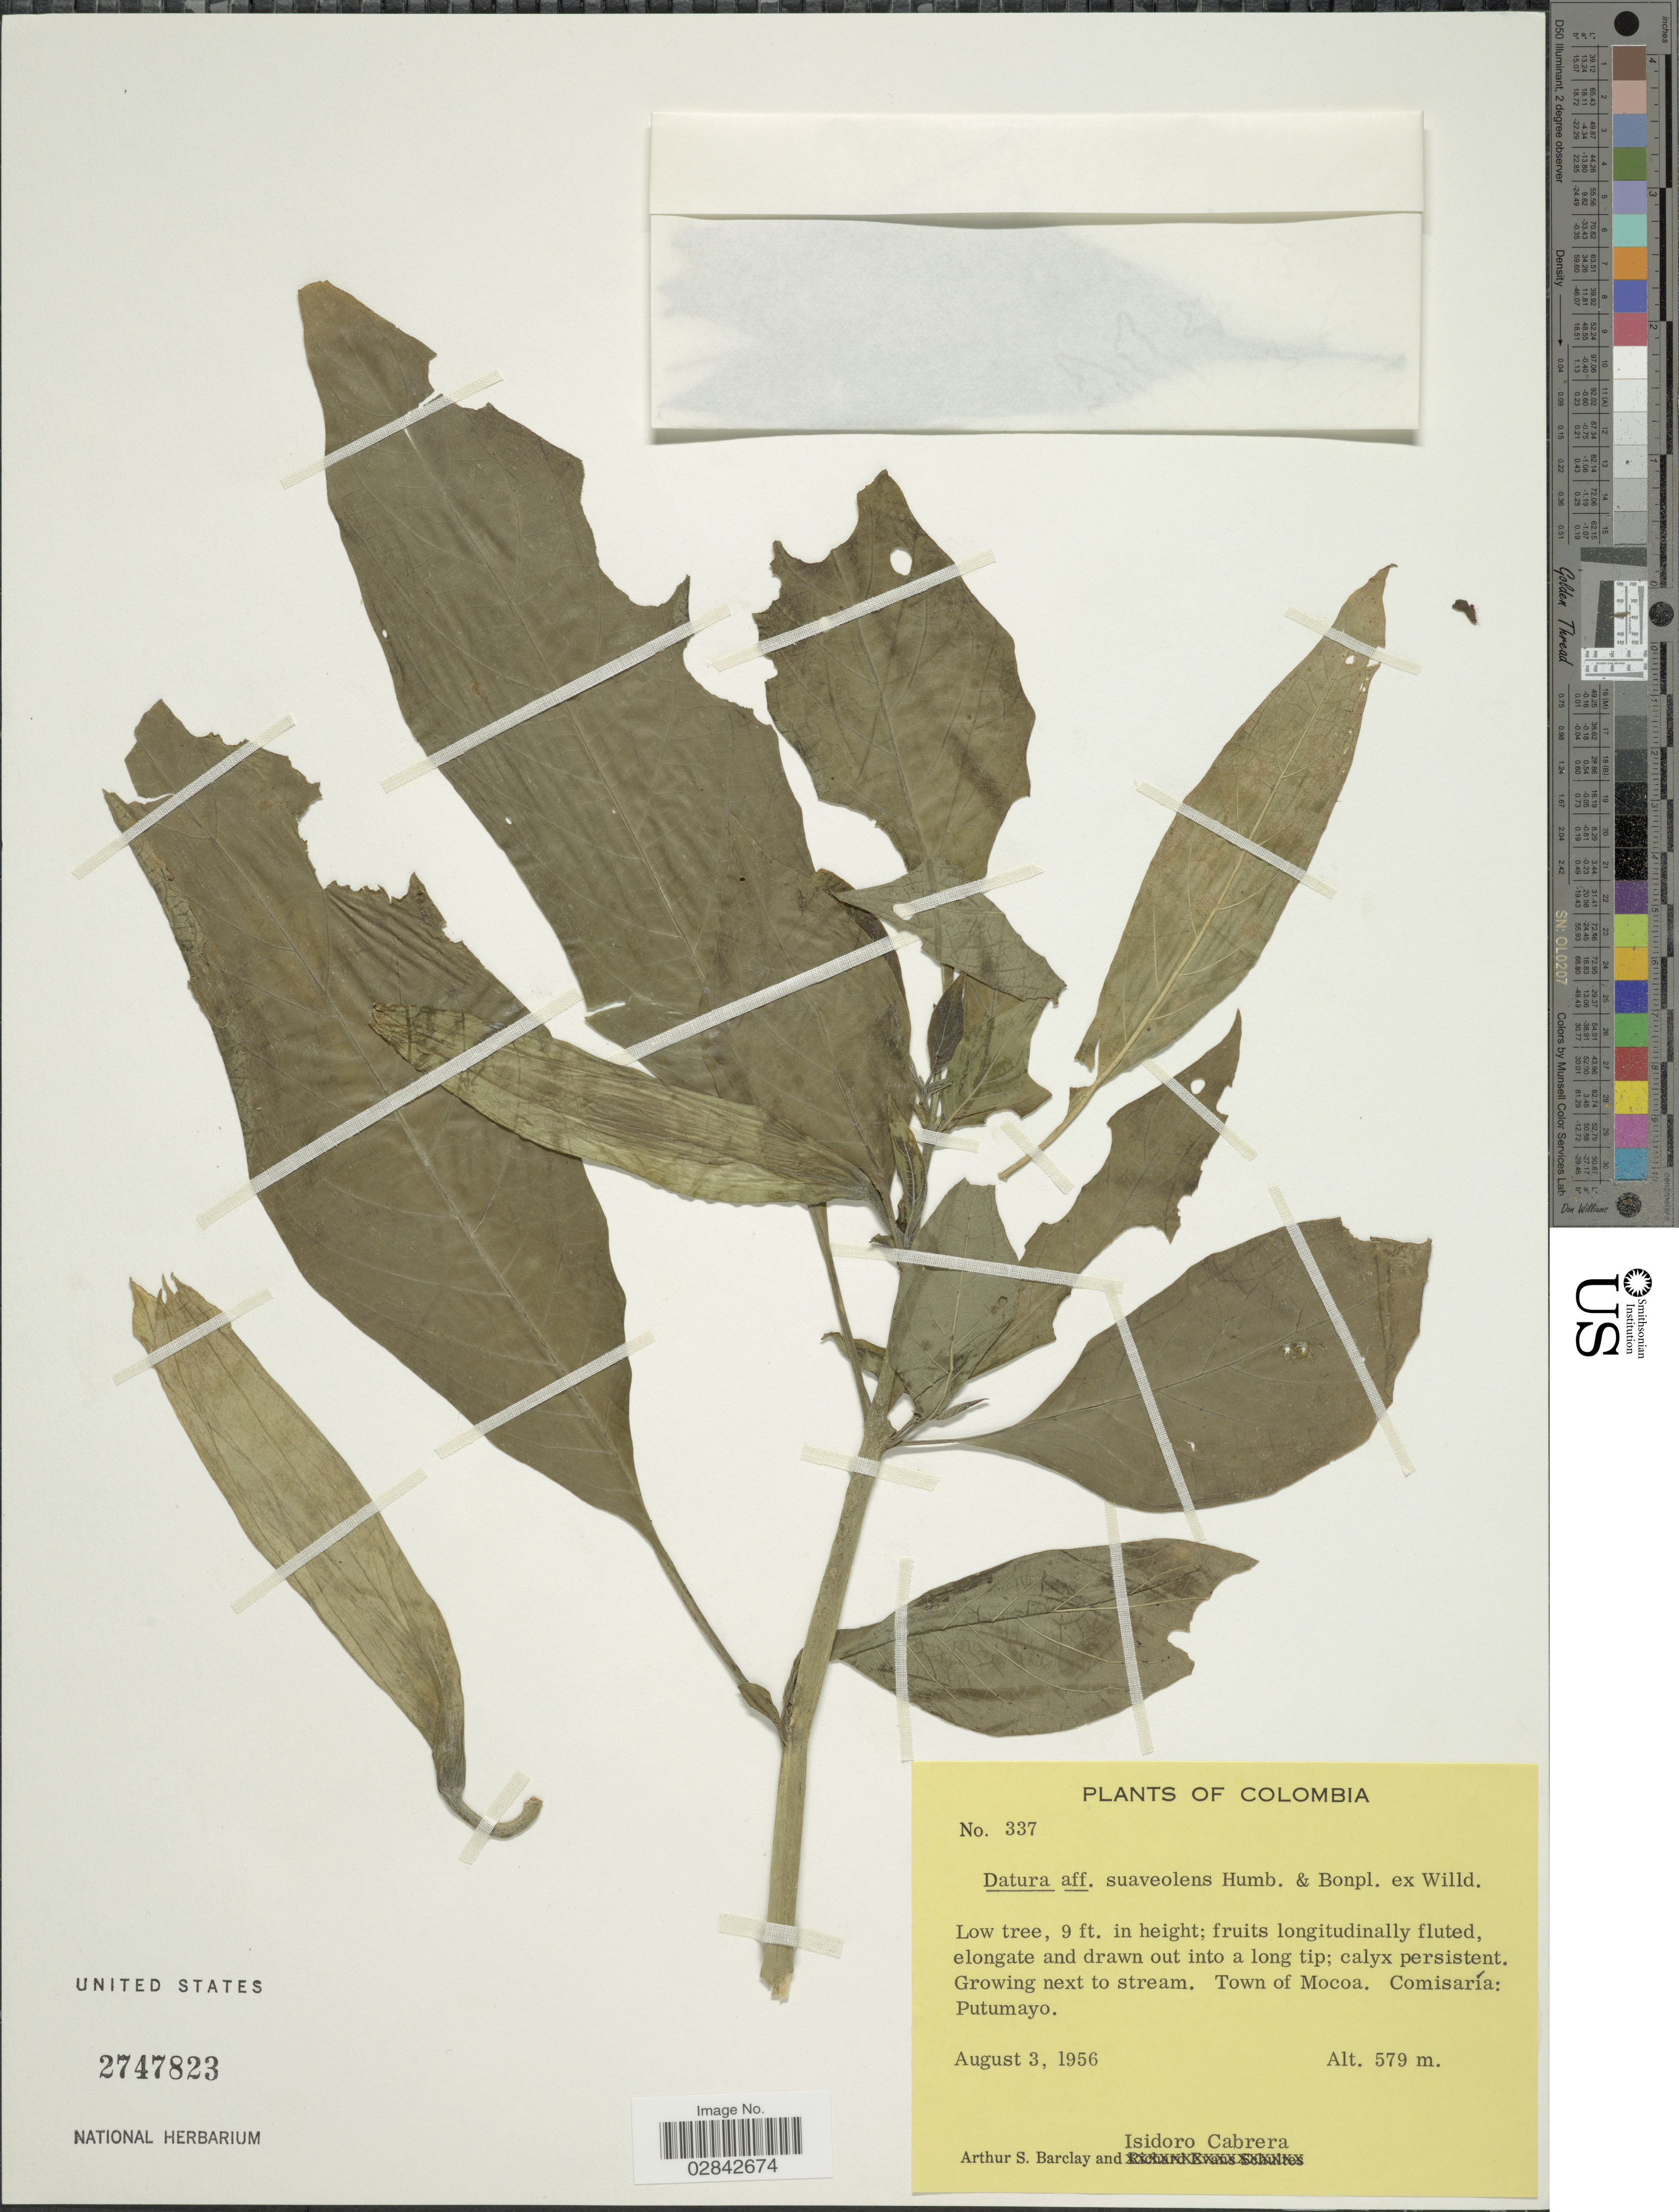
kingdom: Plantae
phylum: Tracheophyta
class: Magnoliopsida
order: Solanales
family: Solanaceae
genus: Brugmansia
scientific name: Brugmansia suaveolens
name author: (Humb. & Bonpl. ex Willd.) Brecht. & J. Presl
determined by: (US) Smithsonian Institution - National Museum of Natural History - Department of Botany (UNITED STATES)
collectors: A. S. Barclay & I. Cabrera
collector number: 337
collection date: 1956-08-03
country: Colombia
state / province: Putumayo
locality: Town of Mocoa. Comisaría: Putumayo.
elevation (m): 579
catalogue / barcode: US 2747823